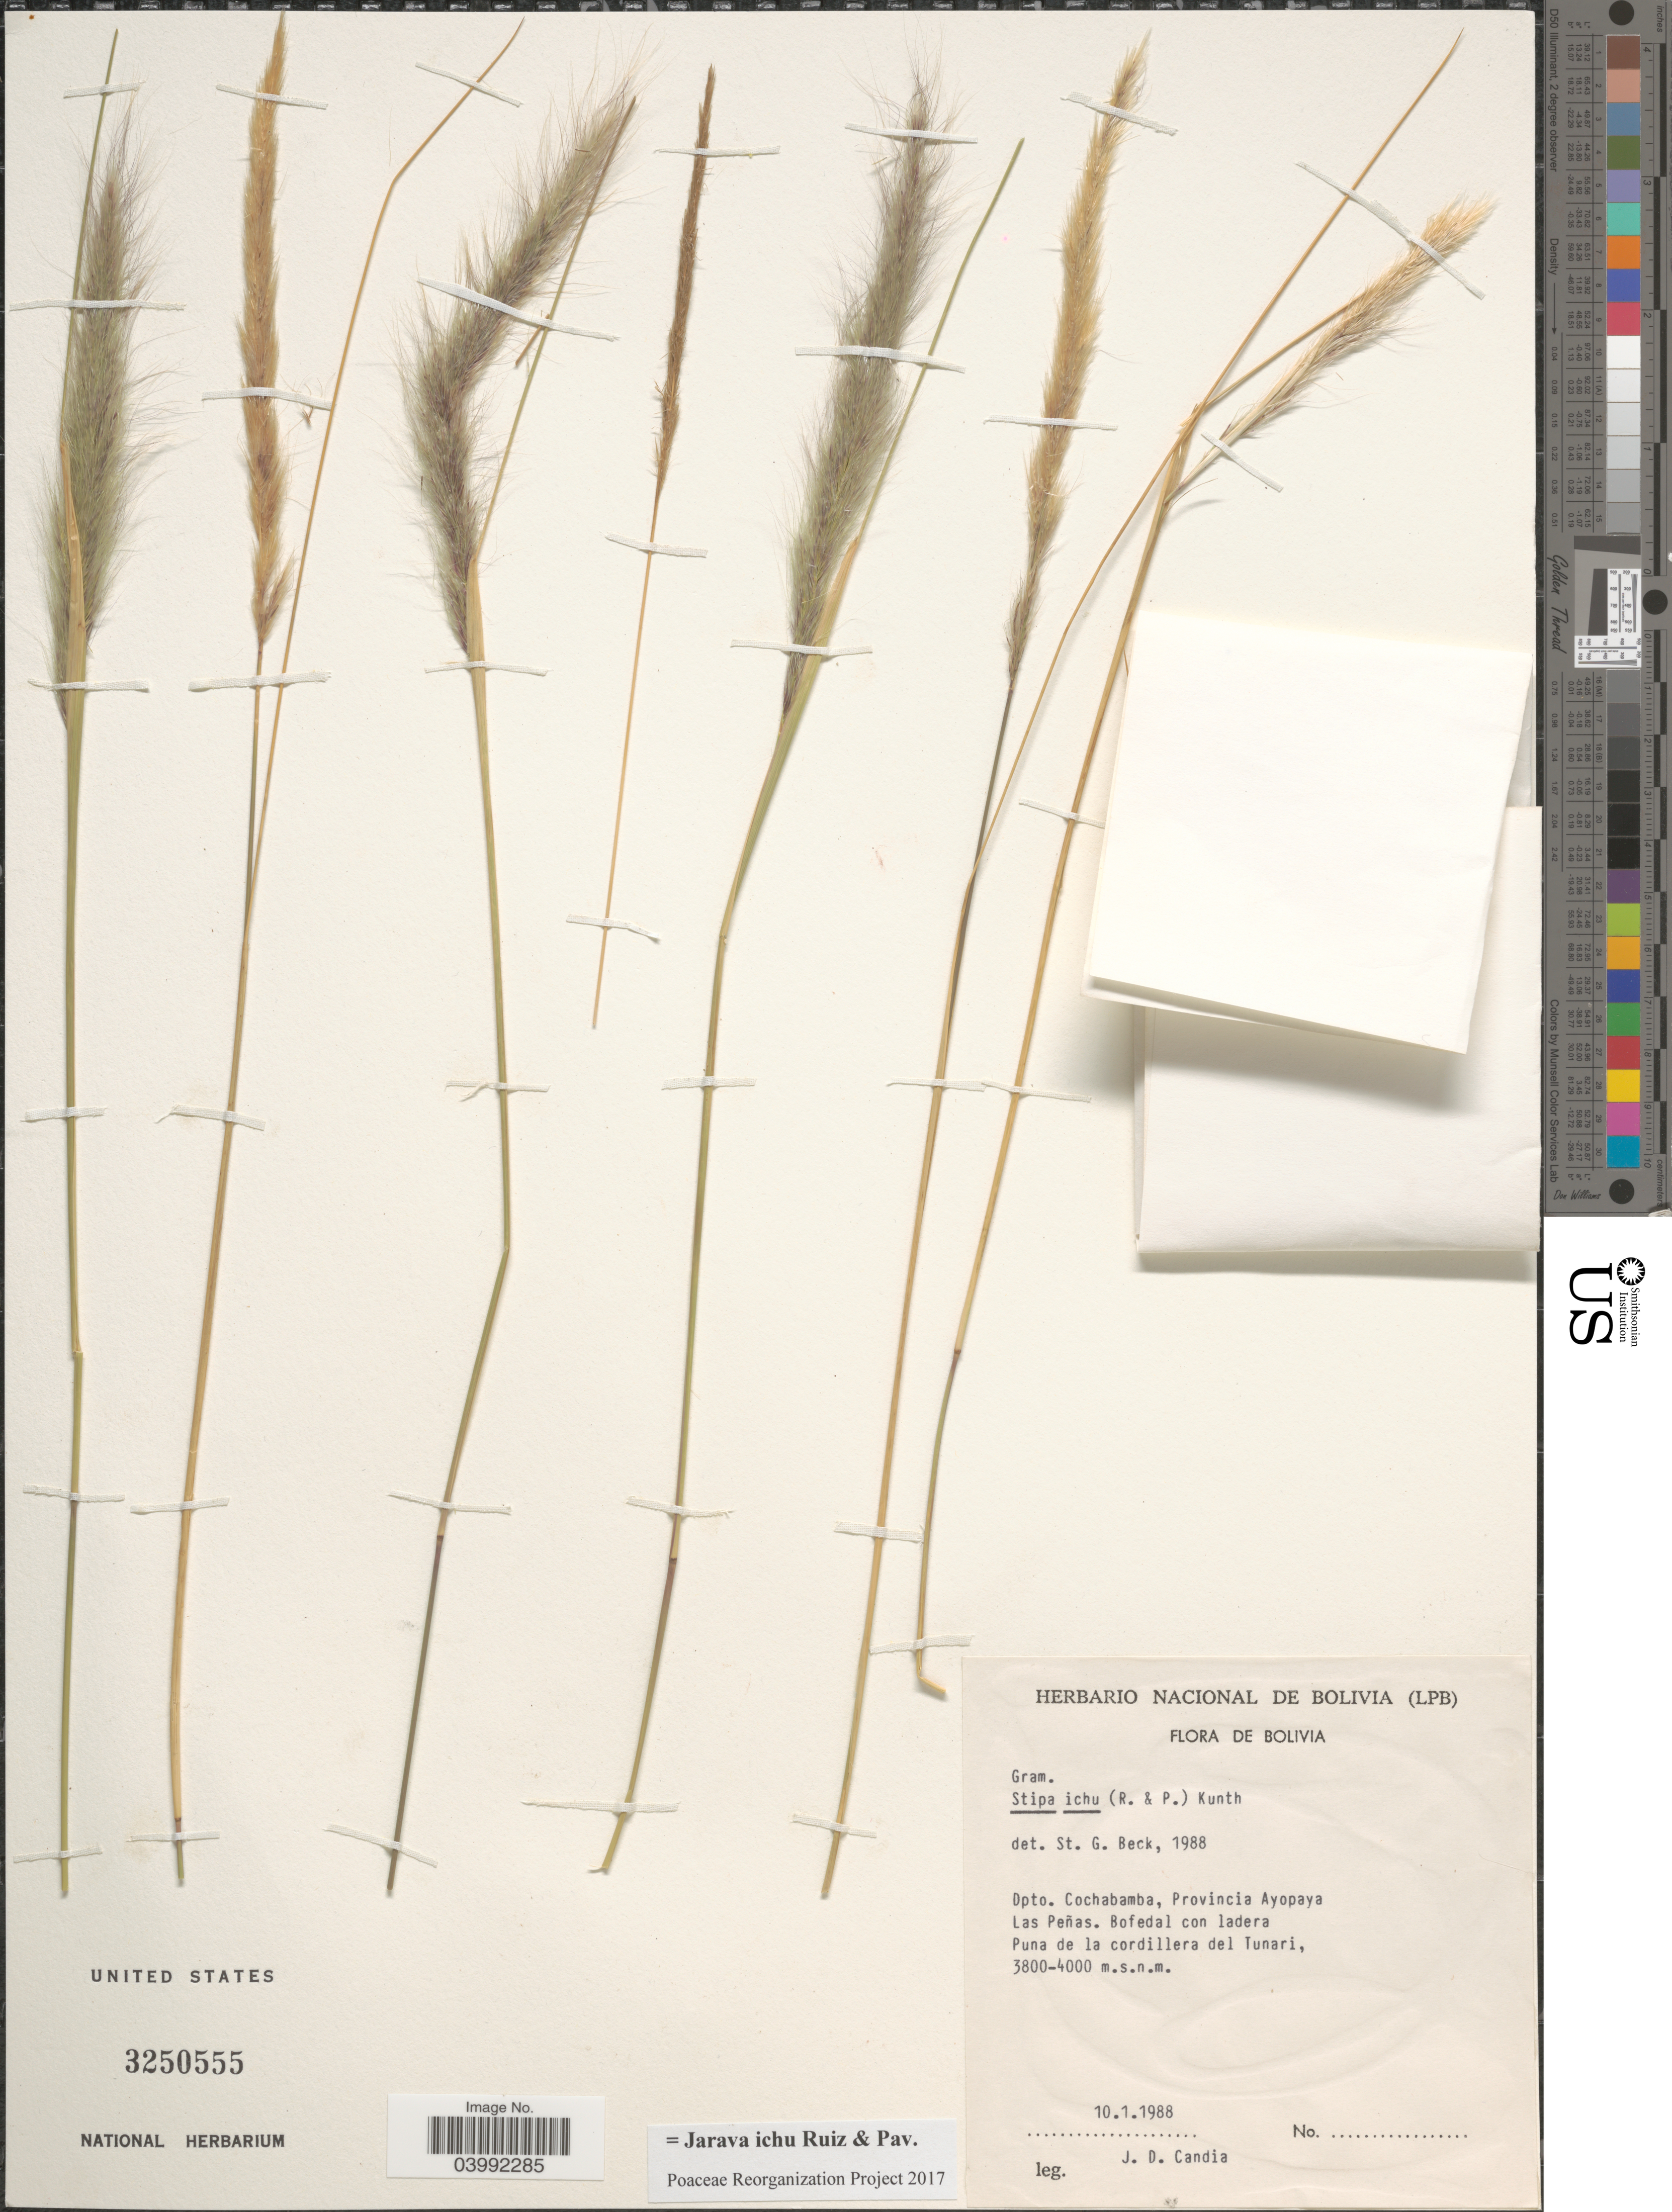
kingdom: Plantae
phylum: Tracheophyta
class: Liliopsida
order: Poales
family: Poaceae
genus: Jarava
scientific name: Jarava ichu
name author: Ruiz & Pav.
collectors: J. Candia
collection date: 1988-01-10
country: Bolivia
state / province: Cochabamba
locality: Dpto. Cochabamba, Provincia Ayopaya. Las Peñas. Bofedal con ladera Puna de la cordillera del Tunari.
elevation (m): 3800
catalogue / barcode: US 3250555